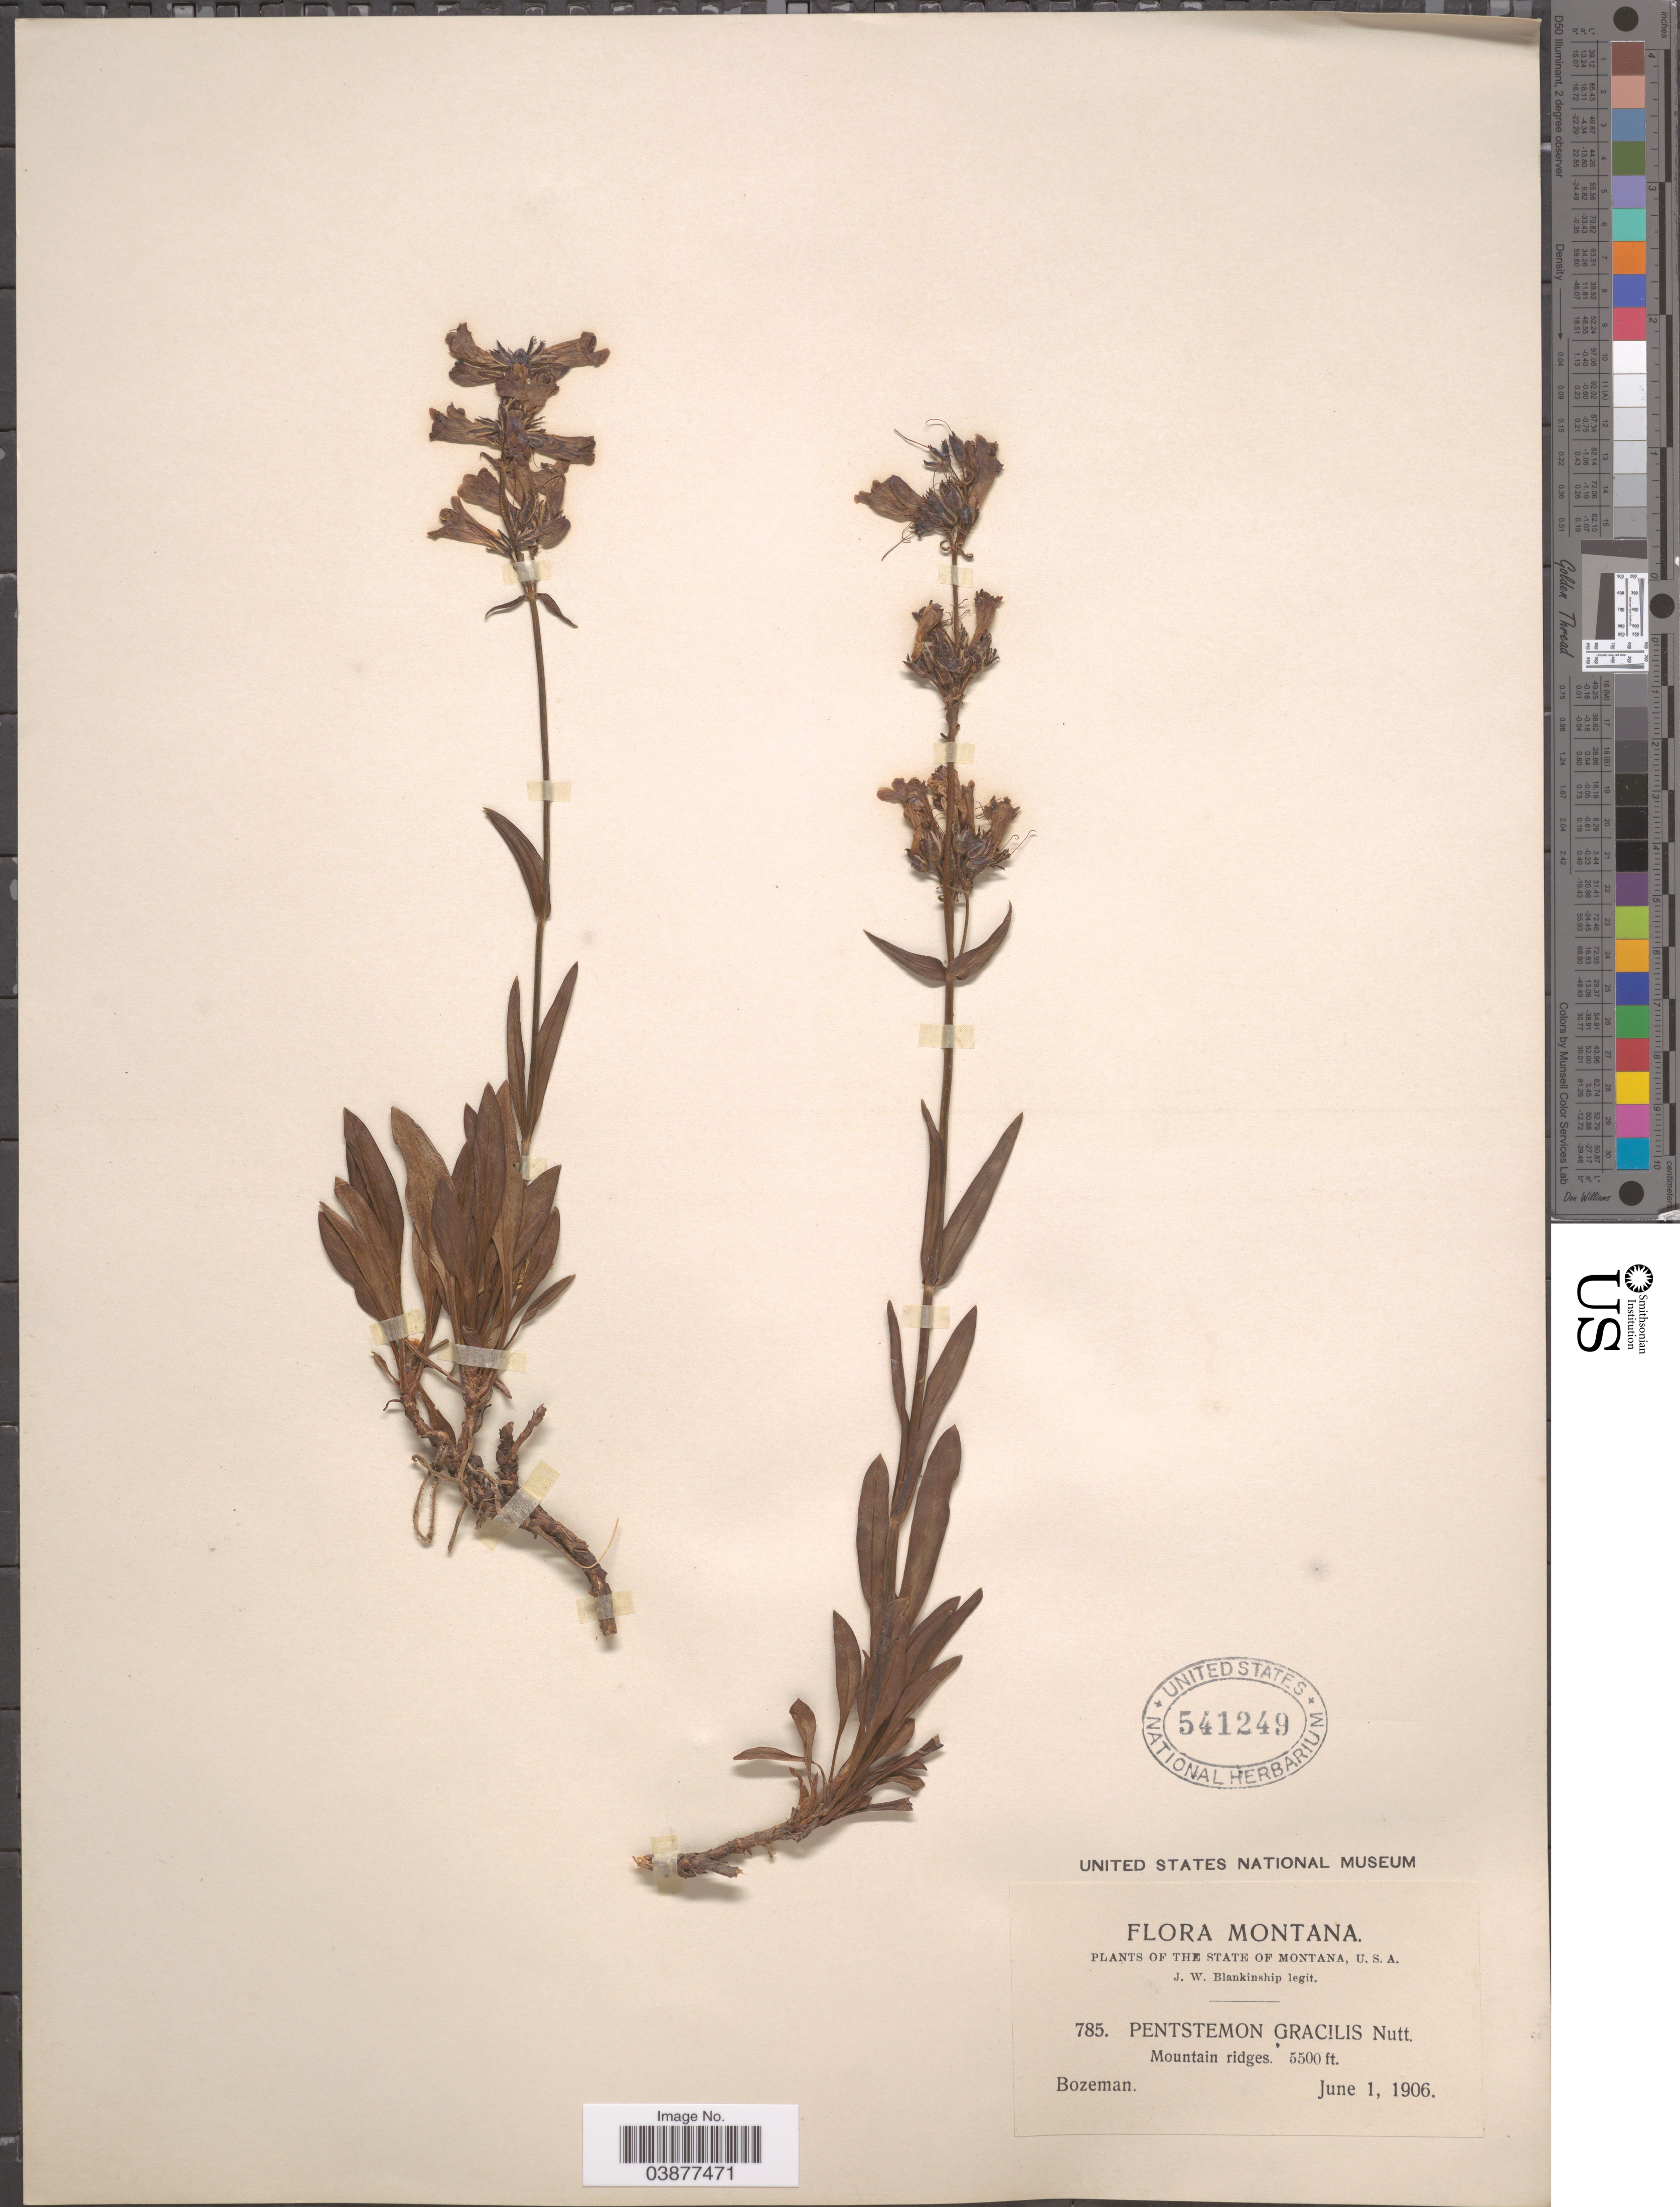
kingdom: Plantae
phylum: Tracheophyta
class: Magnoliopsida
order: Lamiales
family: Plantaginaceae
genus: Penstemon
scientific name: Penstemon pseudoprocerus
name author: Rydb.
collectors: J. W. Blankinship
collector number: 785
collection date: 1906-06-01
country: United States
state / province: Montana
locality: Mountain ridges. Bozeman.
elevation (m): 1676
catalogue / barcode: US 541249